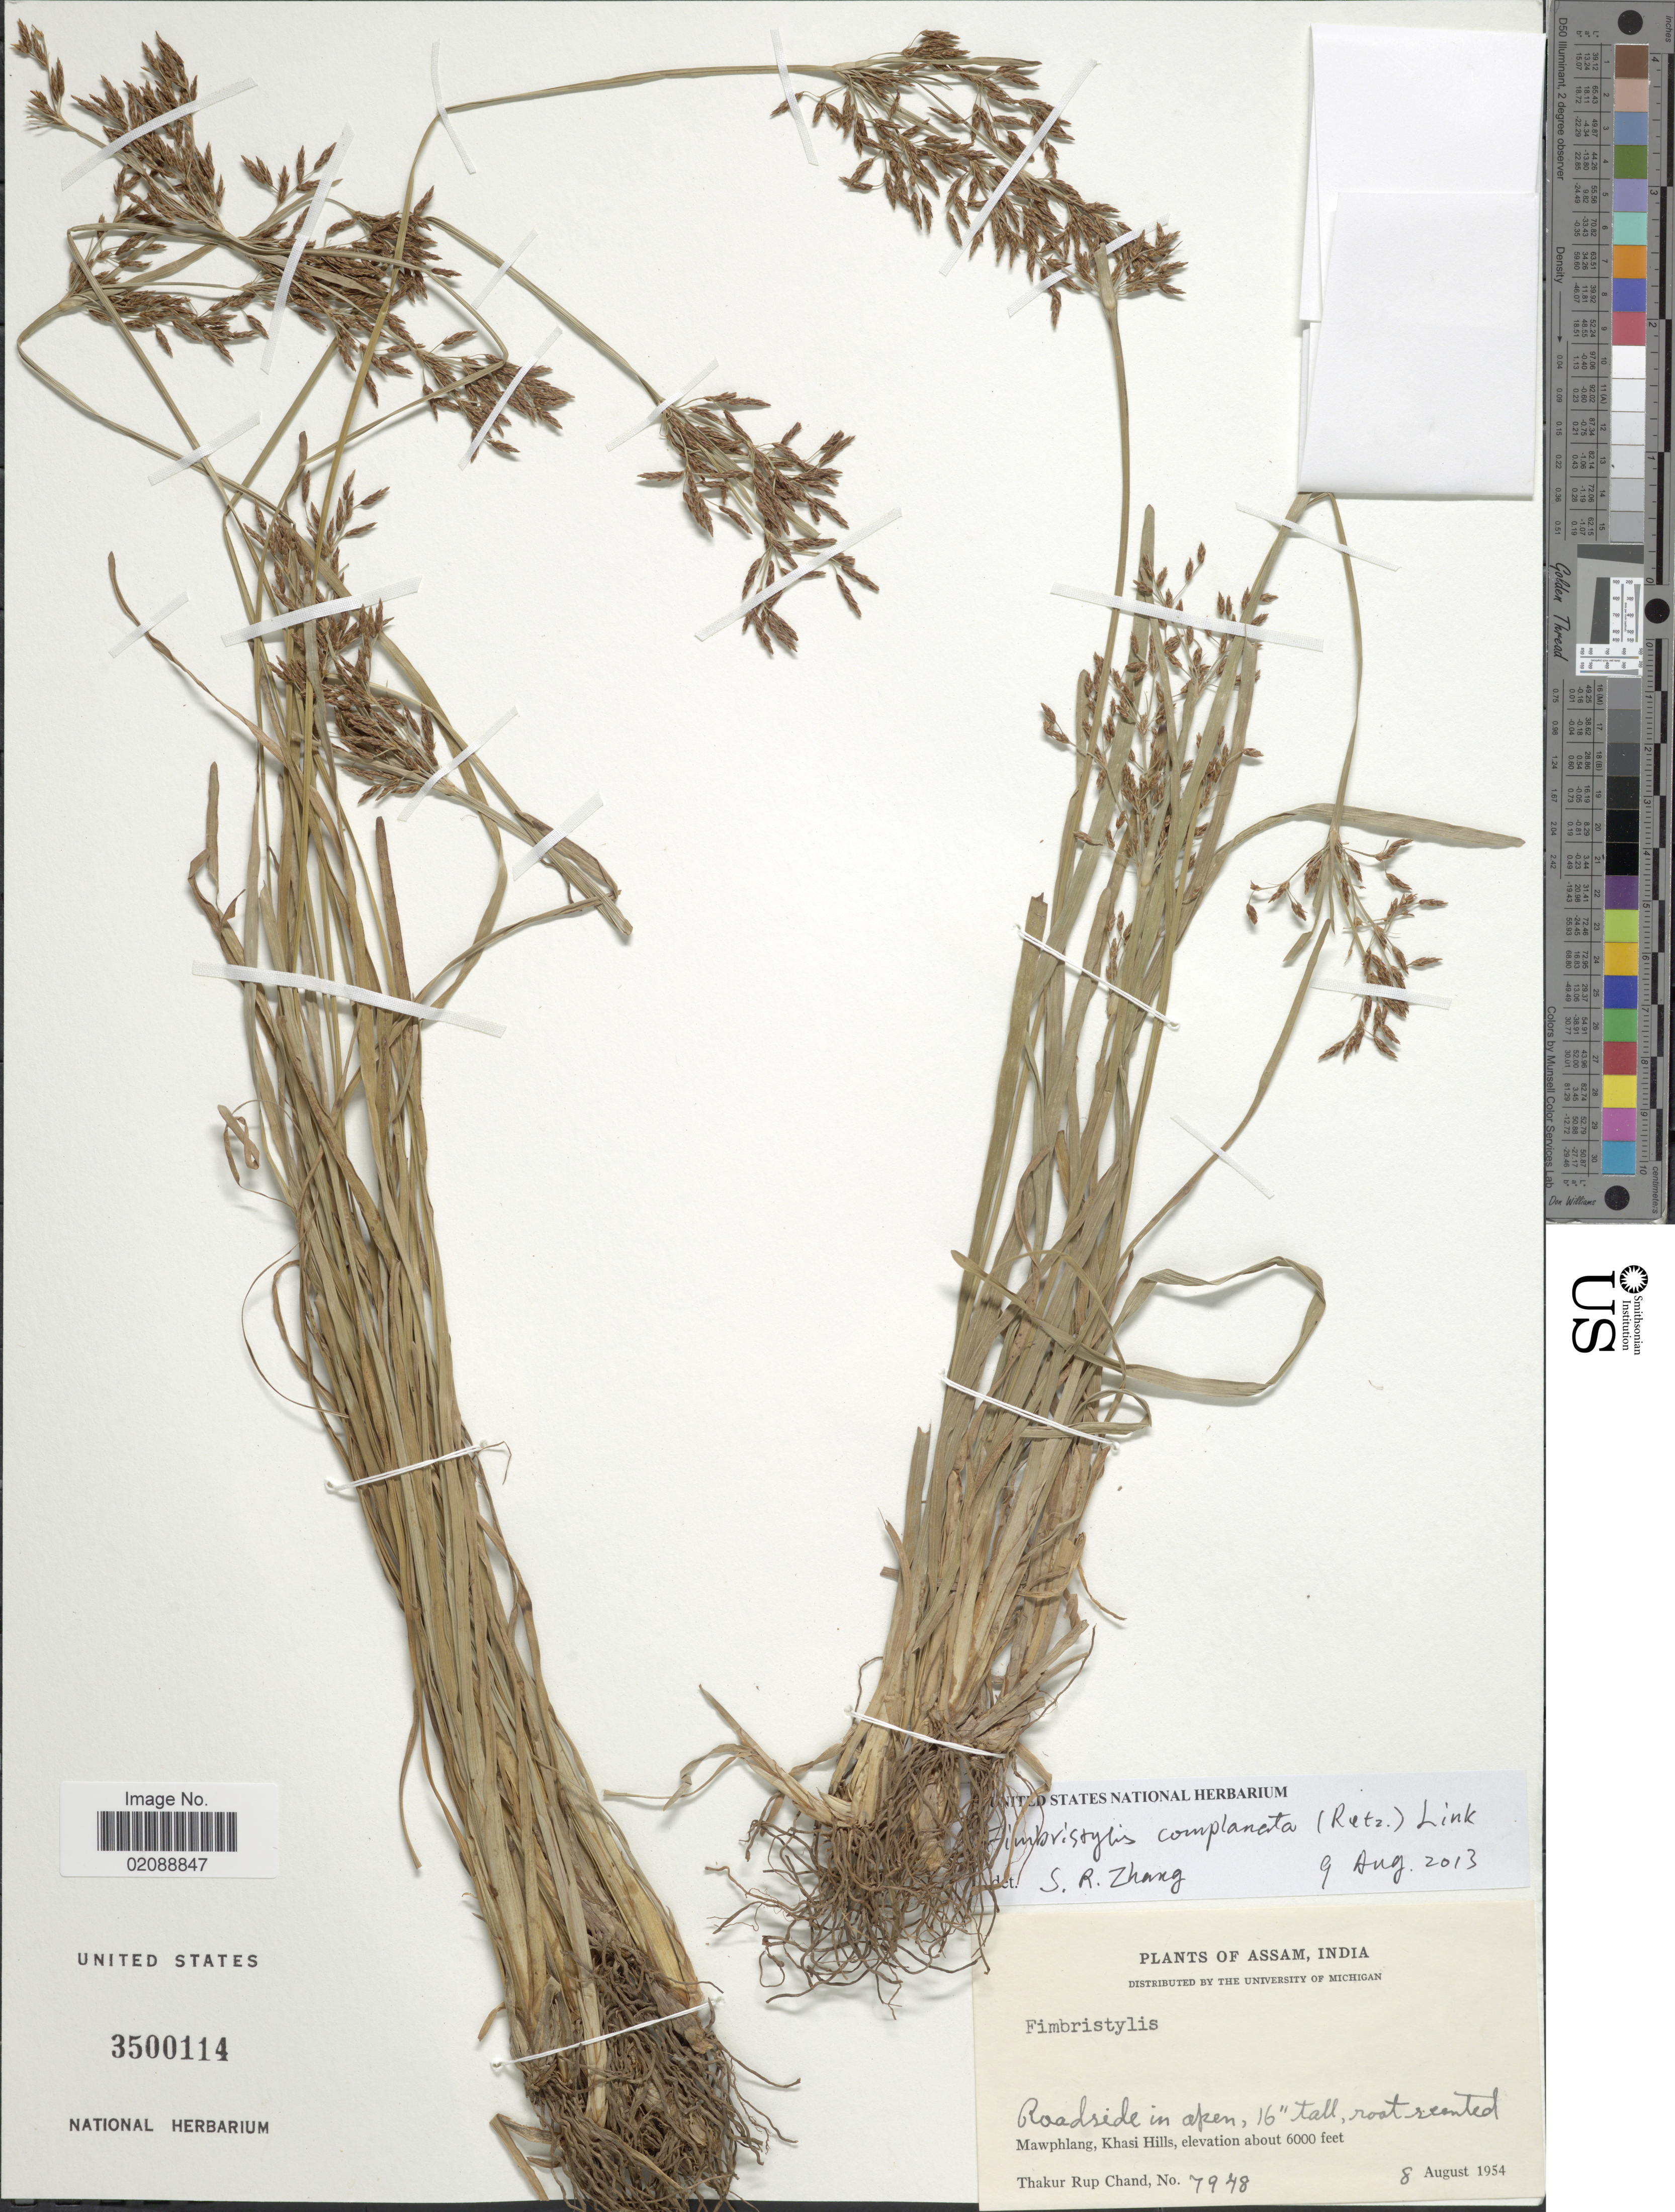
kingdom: Plantae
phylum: Tracheophyta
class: Liliopsida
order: Poales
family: Cyperaceae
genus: Fimbristylis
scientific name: Fimbristylis complanata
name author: (Retz.) Link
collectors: T. R. Chand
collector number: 7978*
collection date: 1954-08-08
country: India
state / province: Meghalaya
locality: Mawphlang, Khasi Hills.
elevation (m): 1829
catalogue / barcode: US 3500114